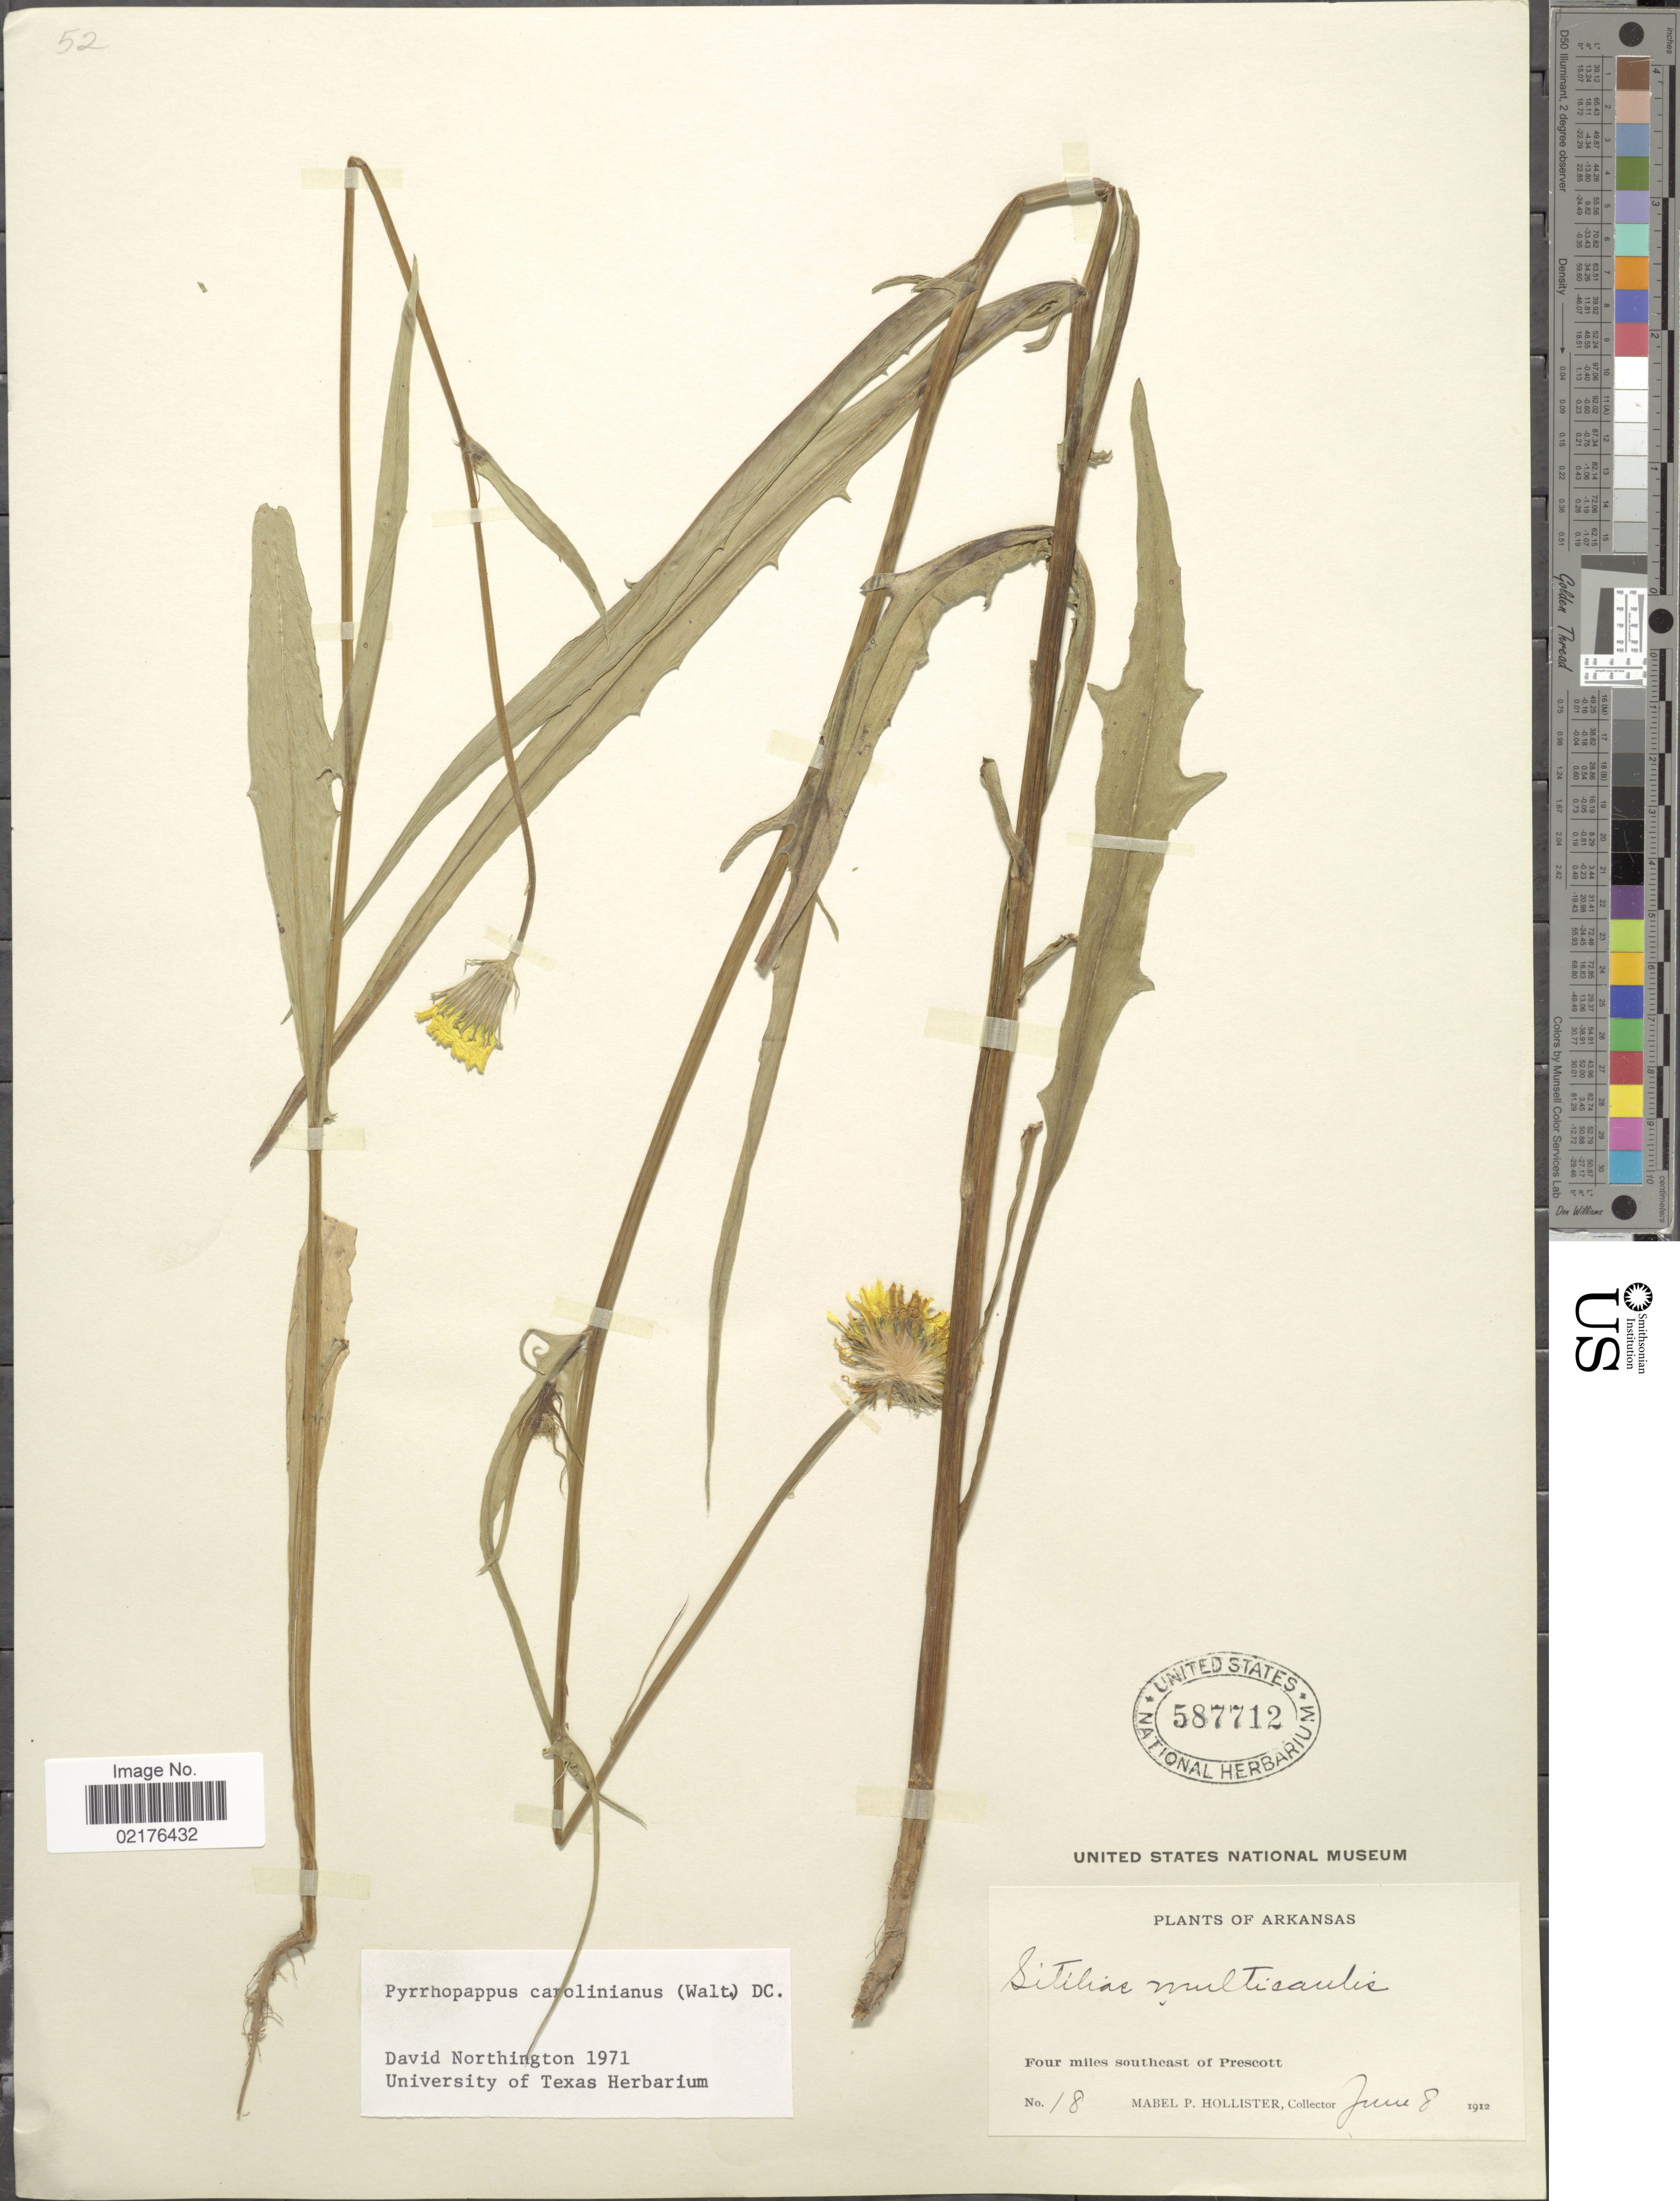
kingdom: Plantae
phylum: Tracheophyta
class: Magnoliopsida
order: Asterales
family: Asteraceae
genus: Pyrrhopappus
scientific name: Pyrrhopappus carolinianus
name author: (Walter) DC.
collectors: M. Hollister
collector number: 18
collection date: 1912-08-06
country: United States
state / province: Arkansas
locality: Four Miles southeast of Prescott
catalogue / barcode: US 587712